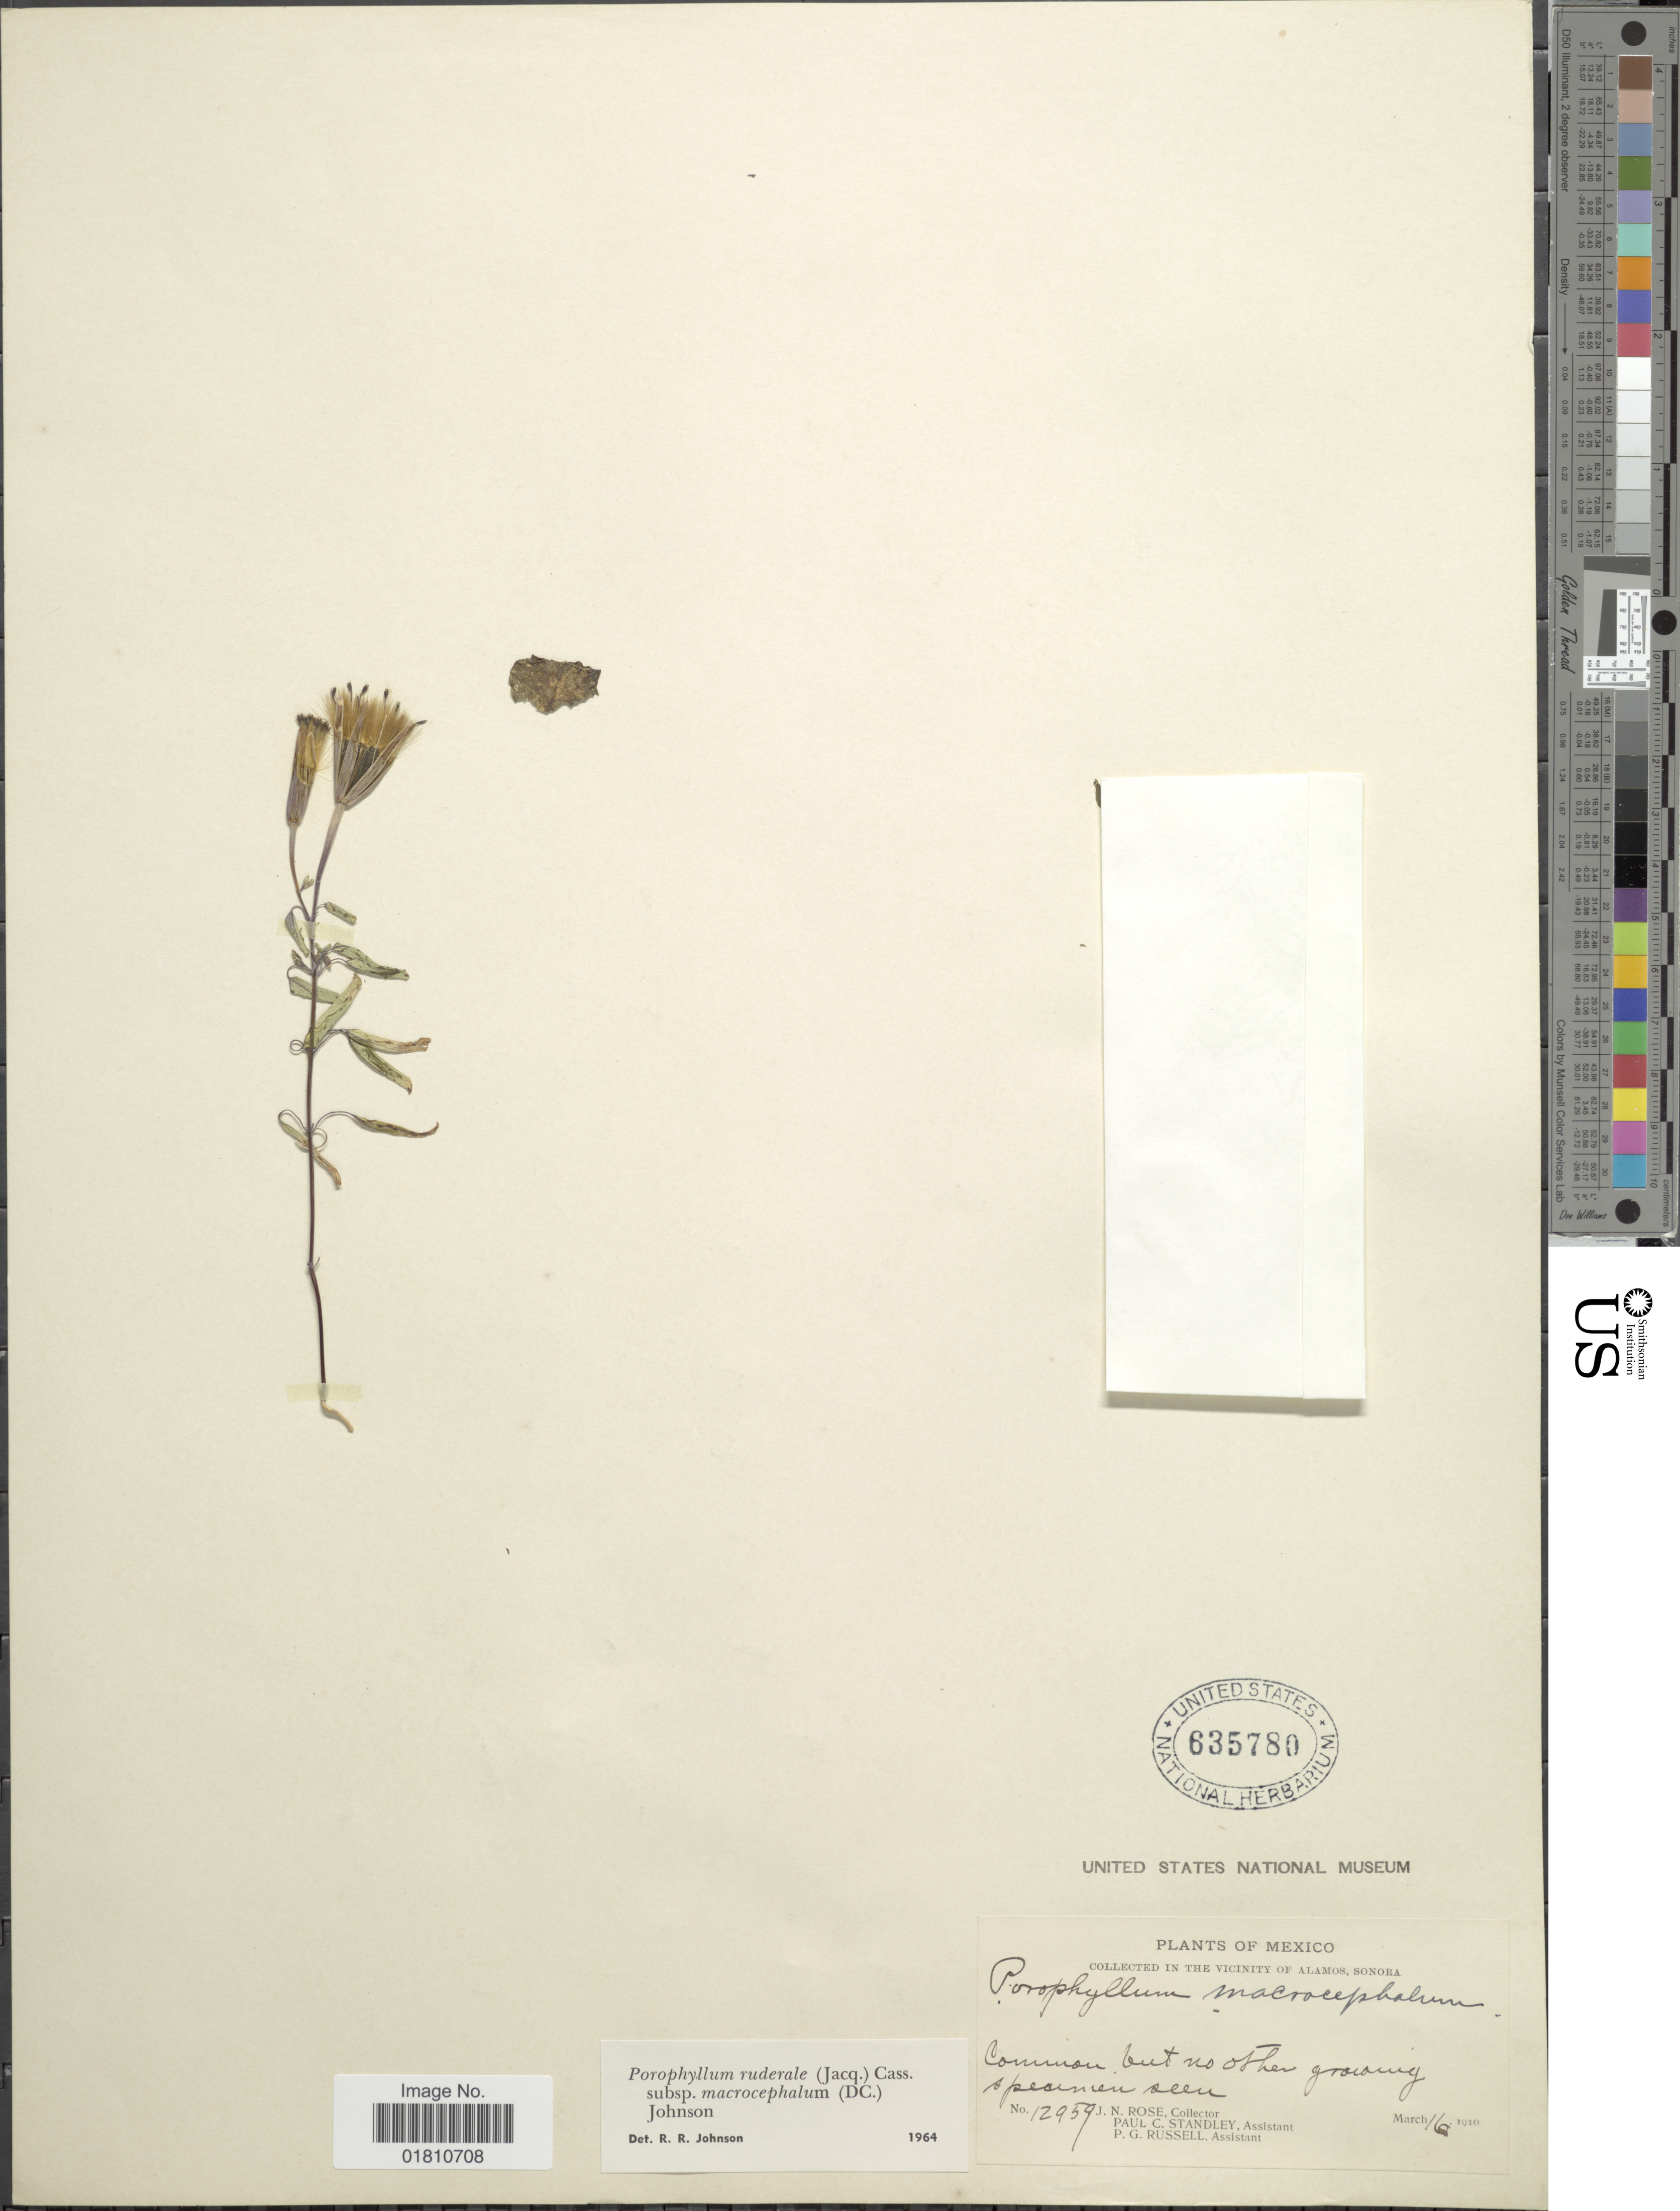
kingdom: Plantae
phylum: Tracheophyta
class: Magnoliopsida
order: Asterales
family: Asteraceae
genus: Porophyllum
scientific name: Porophyllum ruderale subsp. macrocephalum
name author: (DC.) R.R. Johnson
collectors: J. N. Rose, P. C. Standley & P. G. Russell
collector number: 12959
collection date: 1910-03-16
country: Mexico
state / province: Sonora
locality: Vicinity of Alamos.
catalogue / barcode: US 635780